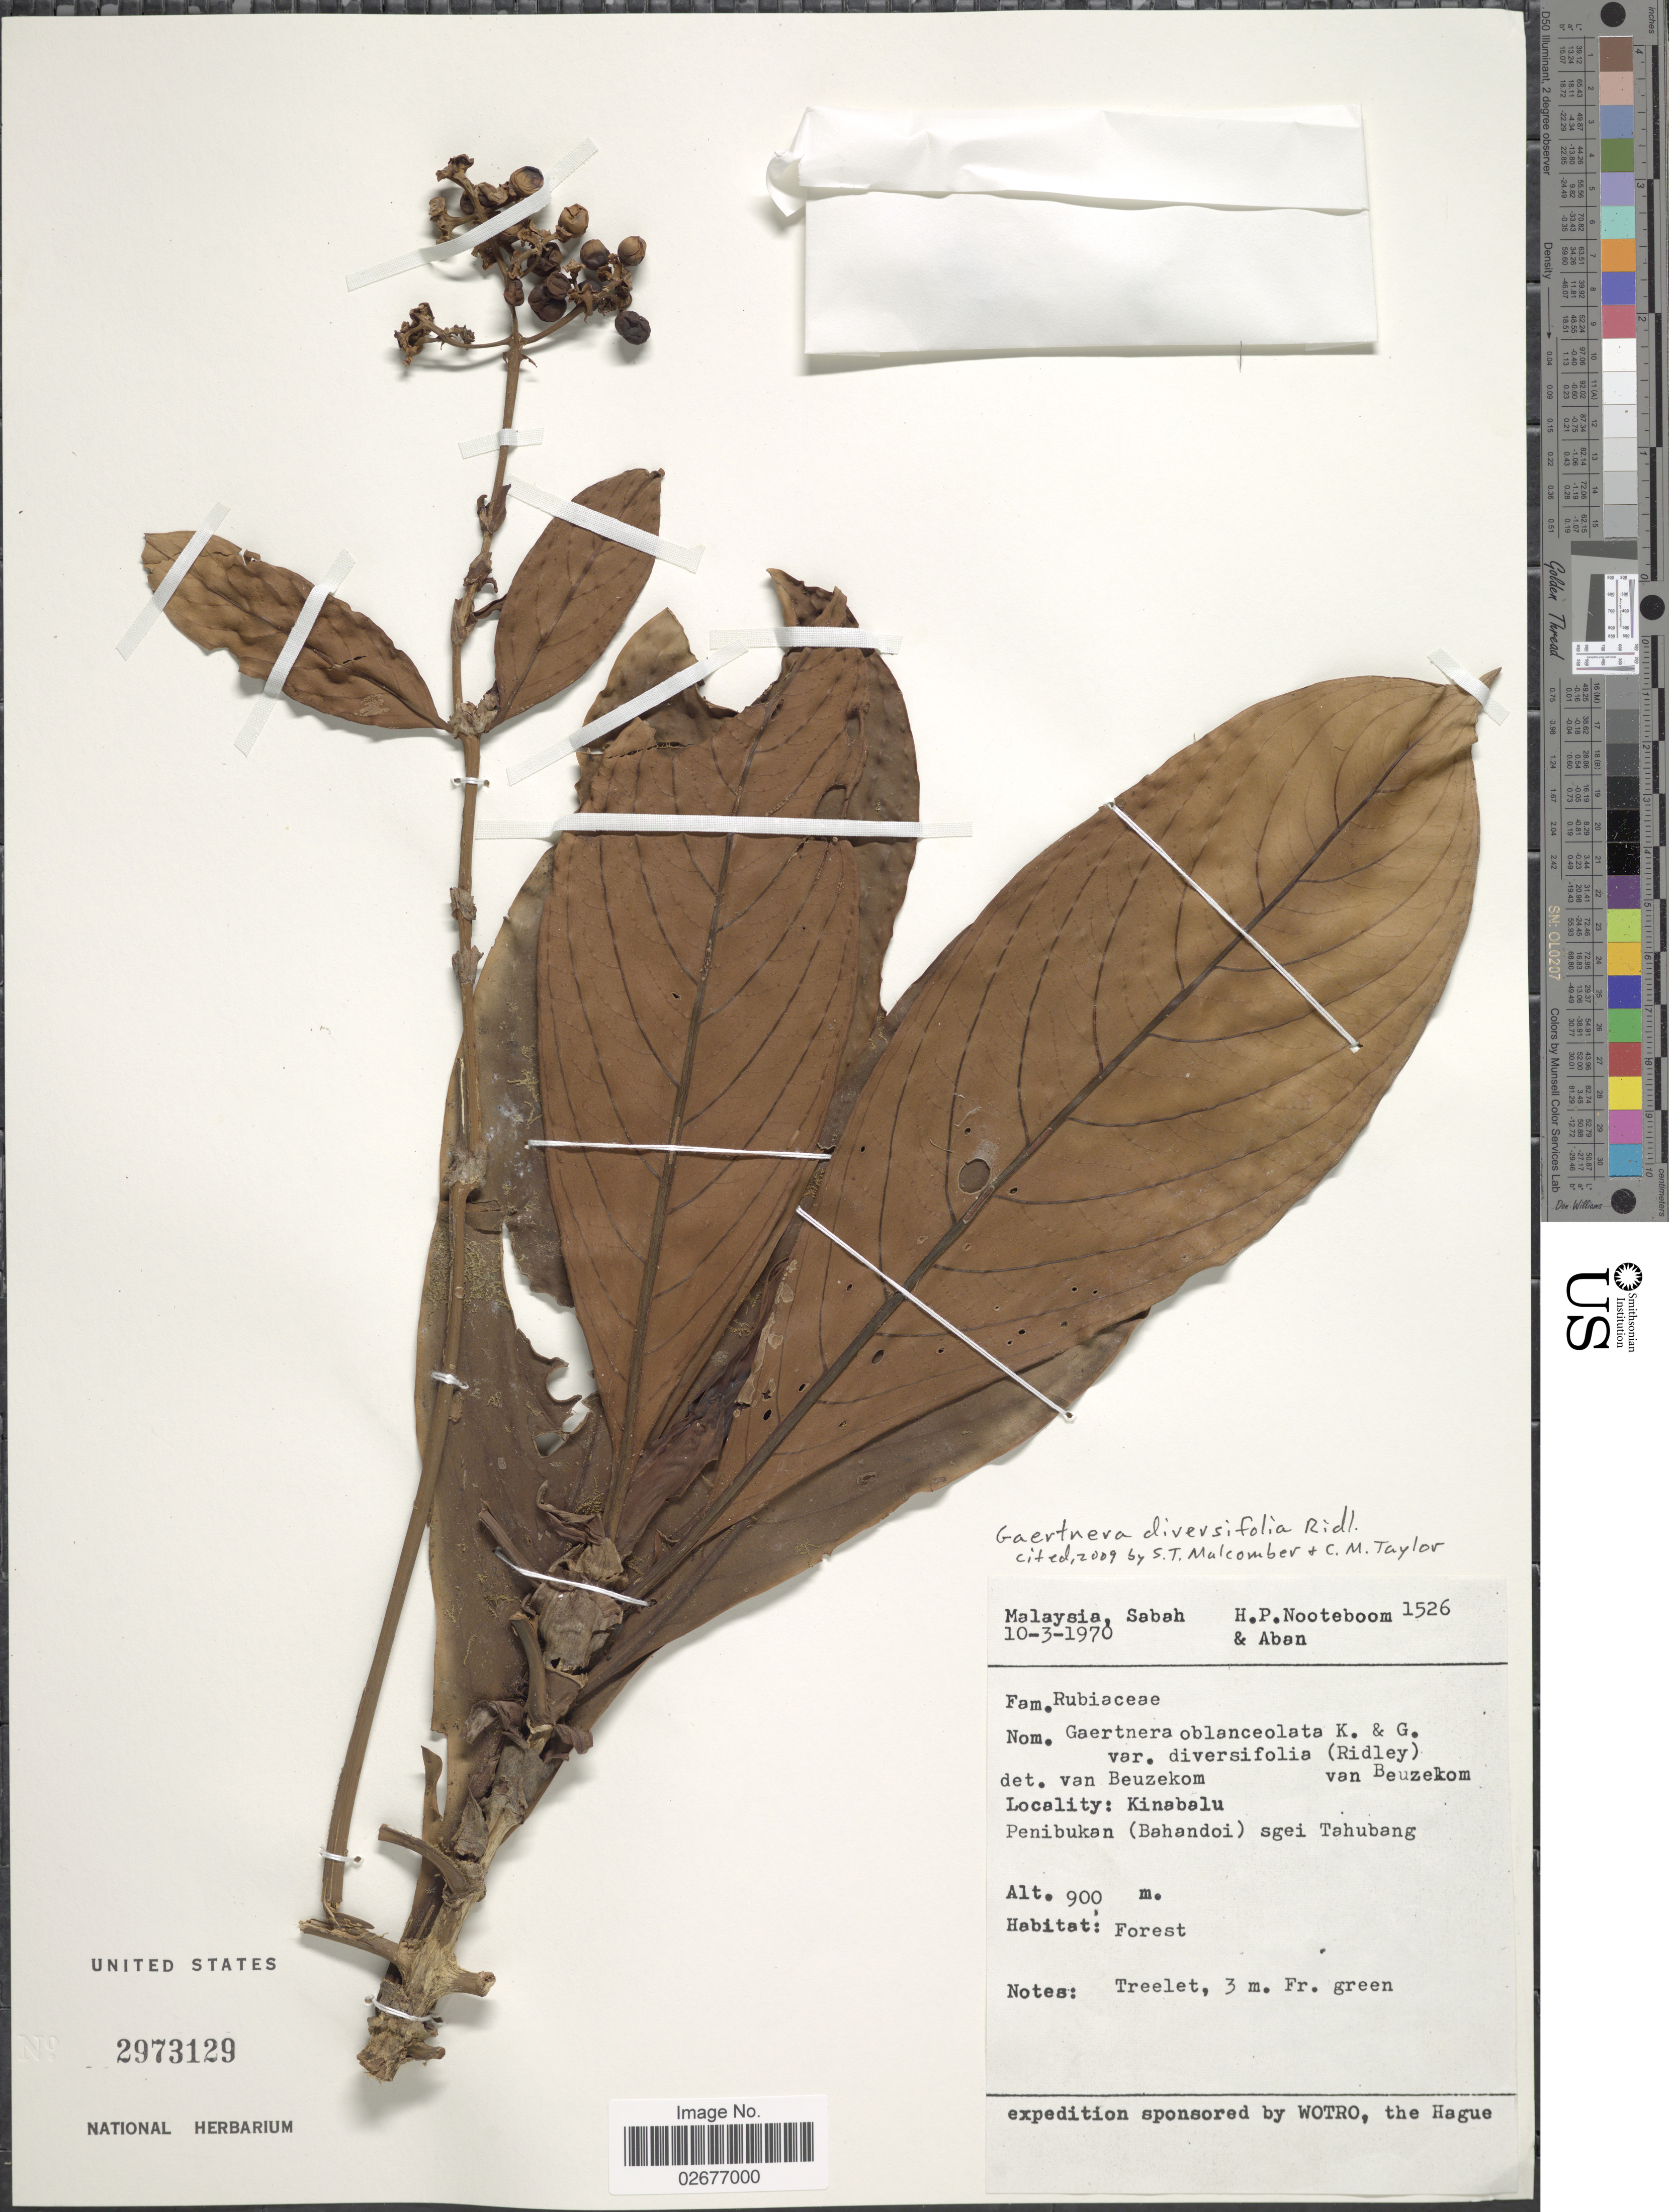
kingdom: Plantae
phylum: Tracheophyta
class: Magnoliopsida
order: Gentianales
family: Rubiaceae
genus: Gaertnera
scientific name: Gaertnera diversifolia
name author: Ridl.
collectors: H. P. Nooteboom & -- Aban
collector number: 1526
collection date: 1970-03-10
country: Malaysia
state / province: Sabah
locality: Malaysia, Sabah, Kinabalu, Penibukan (Bahandoi) sgei Tahubang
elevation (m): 900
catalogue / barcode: US 2973129